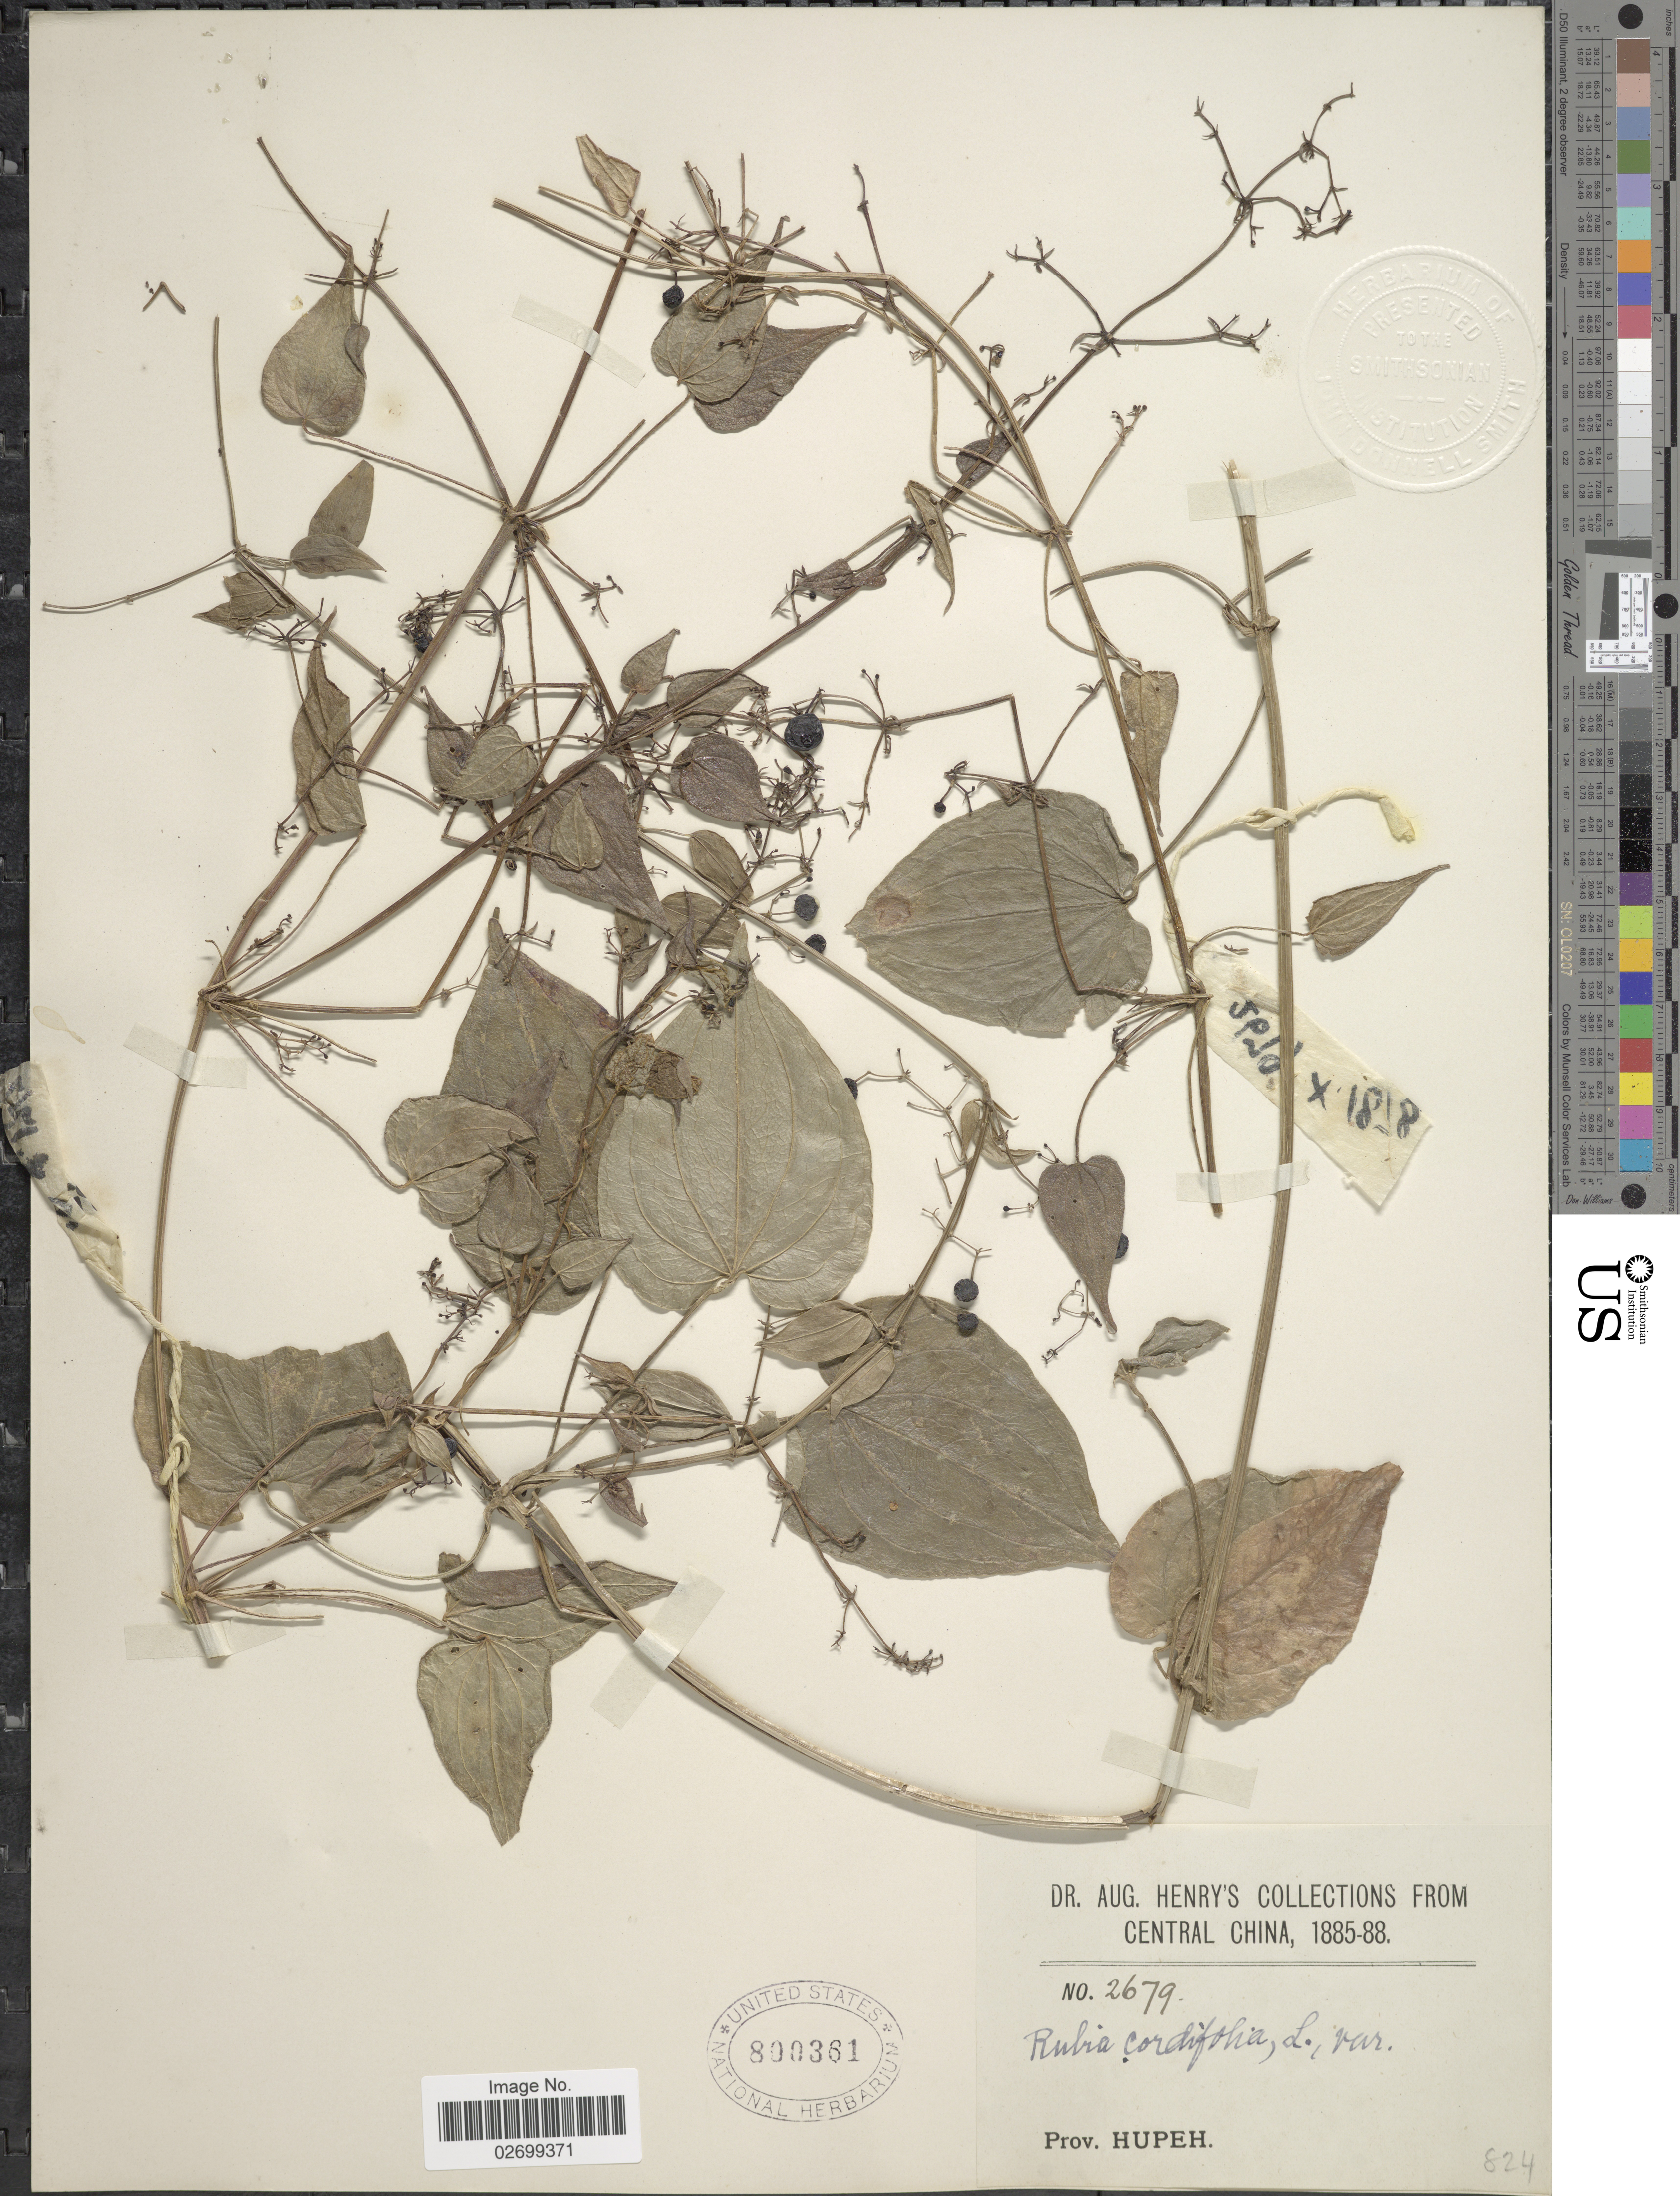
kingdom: Plantae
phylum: Tracheophyta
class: Magnoliopsida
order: Gentianales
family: Rubiaceae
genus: Rubia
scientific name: Rubia akane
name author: Nakai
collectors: A. Henry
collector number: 2679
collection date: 1885/1888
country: China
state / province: Hubei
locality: Central China, Prov. Hupeh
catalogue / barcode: US 800361